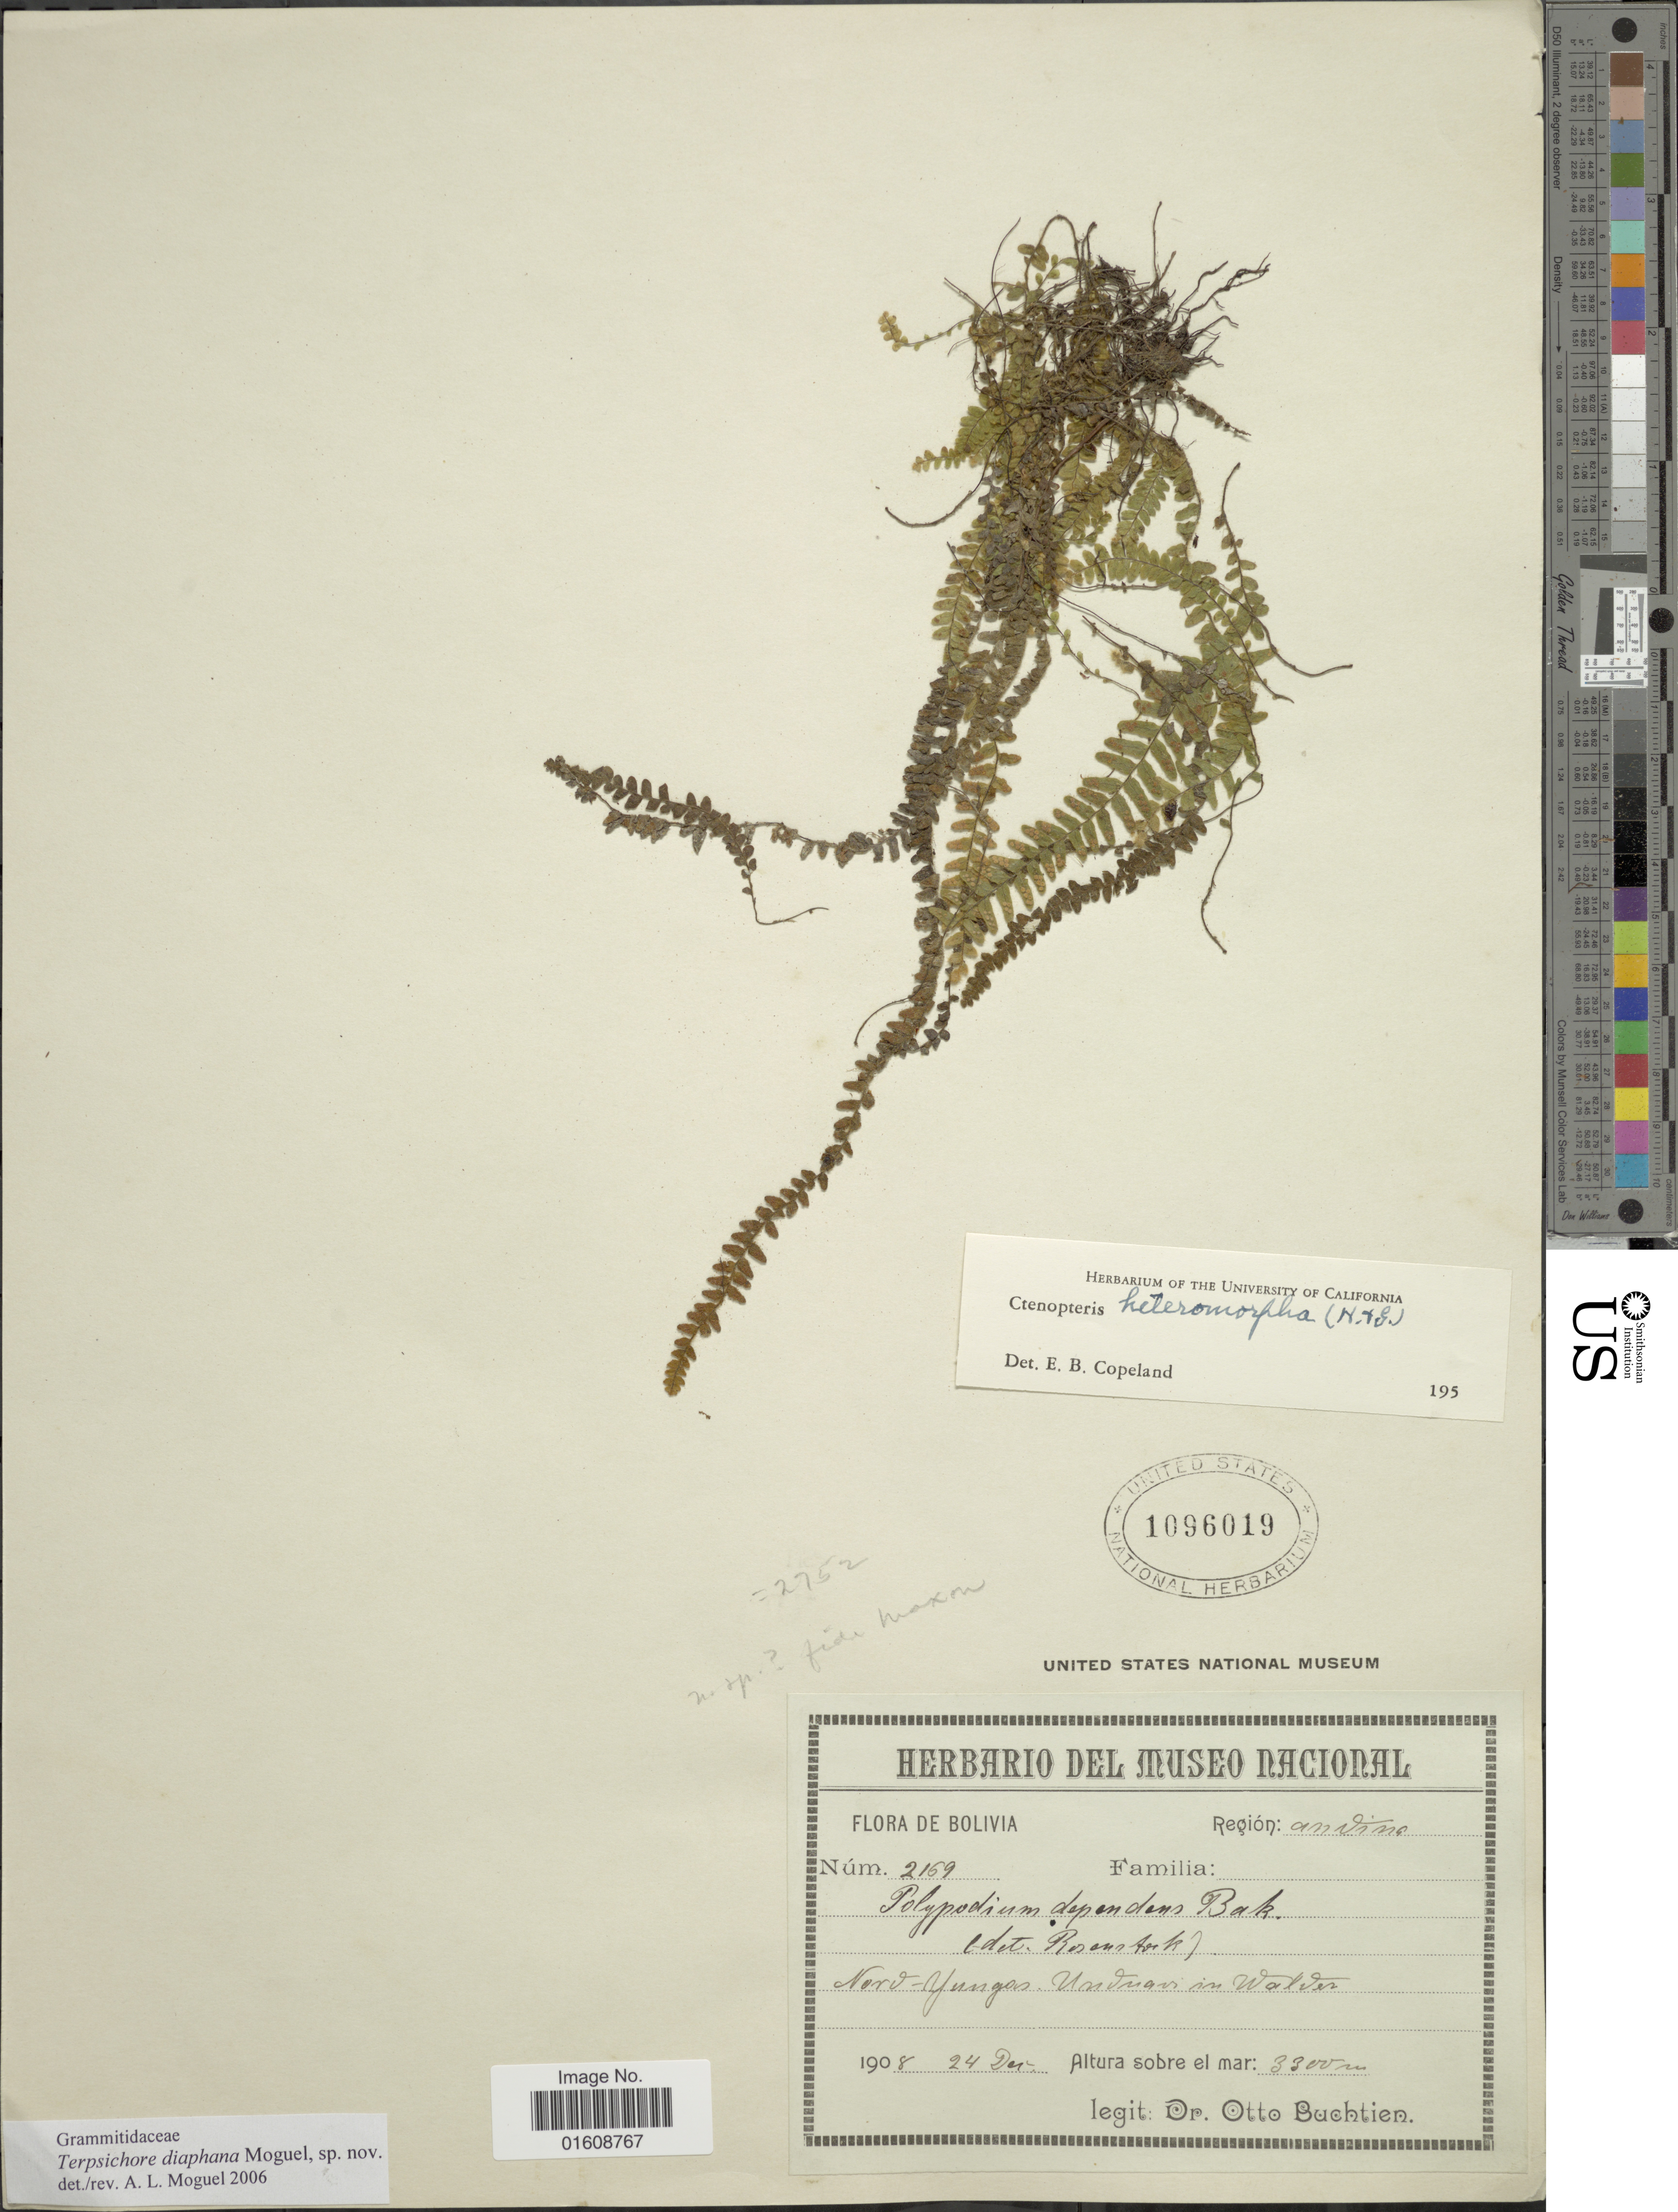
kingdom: Plantae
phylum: Tracheophyta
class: Polypodiopsida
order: Polypodiales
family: Polypodiaceae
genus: Alansmia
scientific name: Alansmia dependens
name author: (Baker) Moguel & M. Kessler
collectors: O. Buchtien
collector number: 2159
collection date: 1908-12-24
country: Bolivia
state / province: La Paz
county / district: Nor Yungas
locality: Región: Andina. Unduavi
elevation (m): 3300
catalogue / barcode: US 1096019